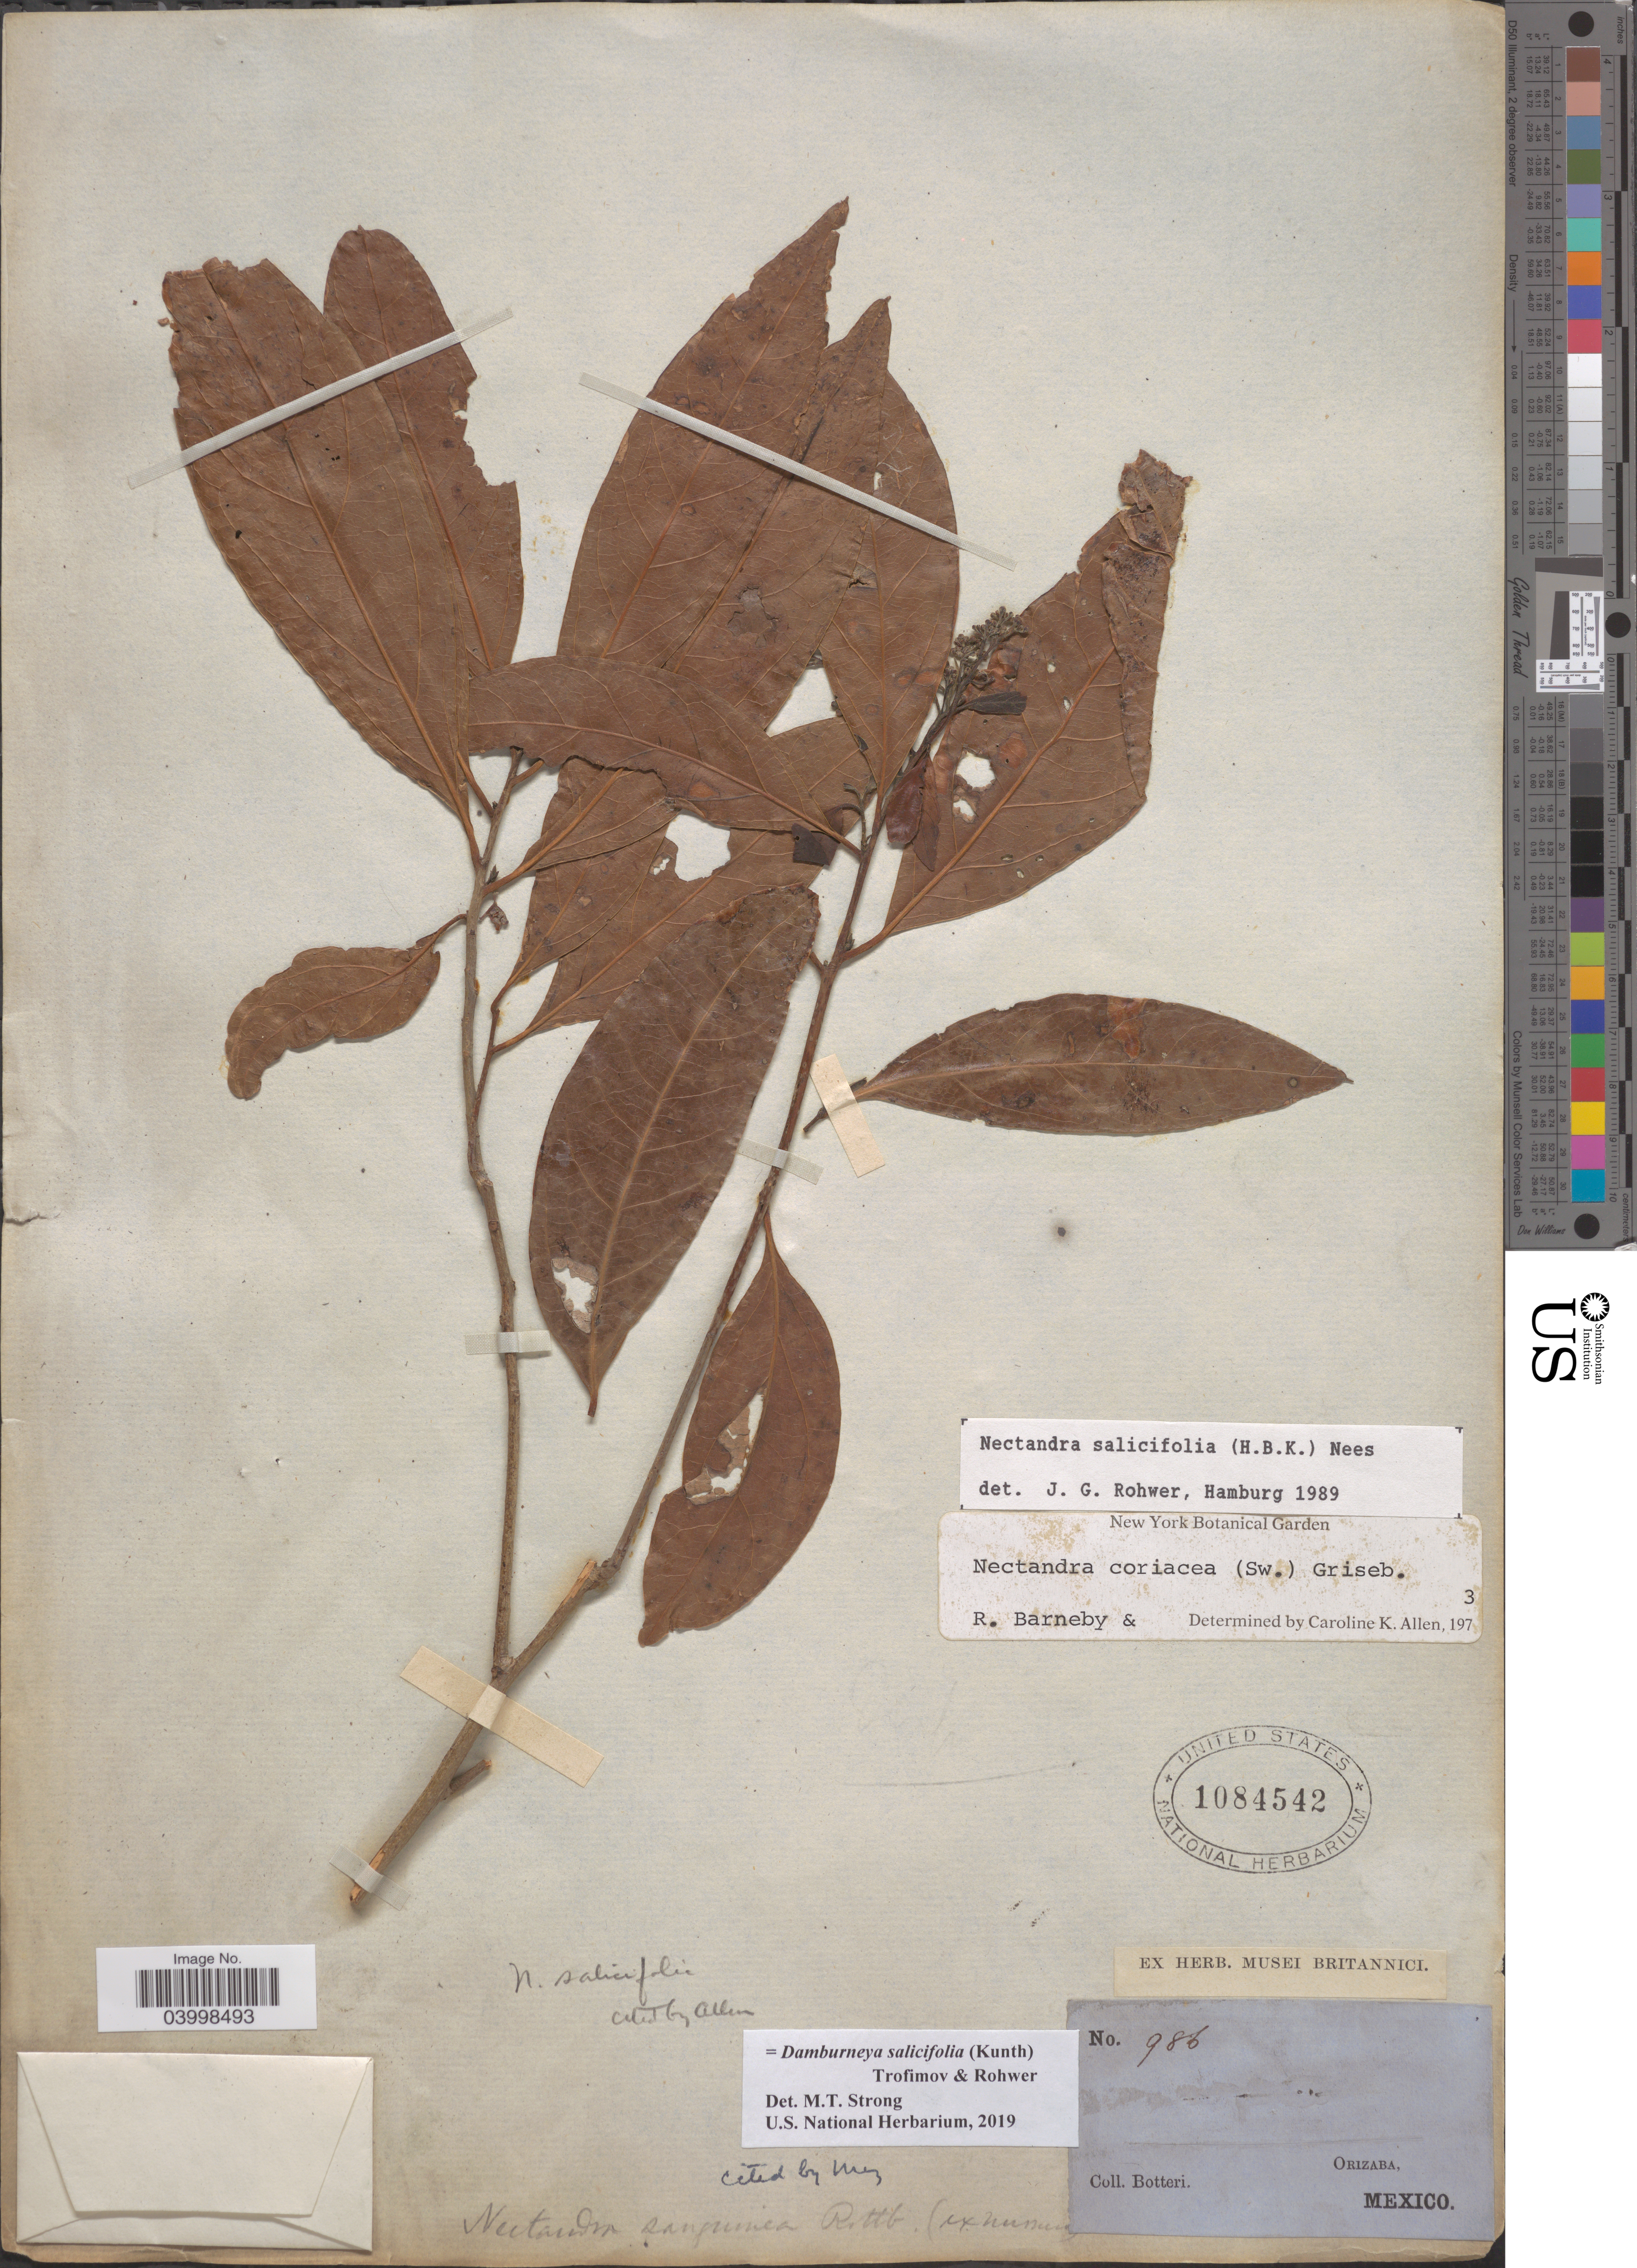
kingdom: Plantae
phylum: Tracheophyta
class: Magnoliopsida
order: Laurales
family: Lauraceae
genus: Damburneya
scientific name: Damburneya salicifolia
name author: (Kunth) Trofimov & Rohwer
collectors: -. Botteri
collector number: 986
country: Mexico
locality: Orizaba.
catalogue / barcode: US 1084542